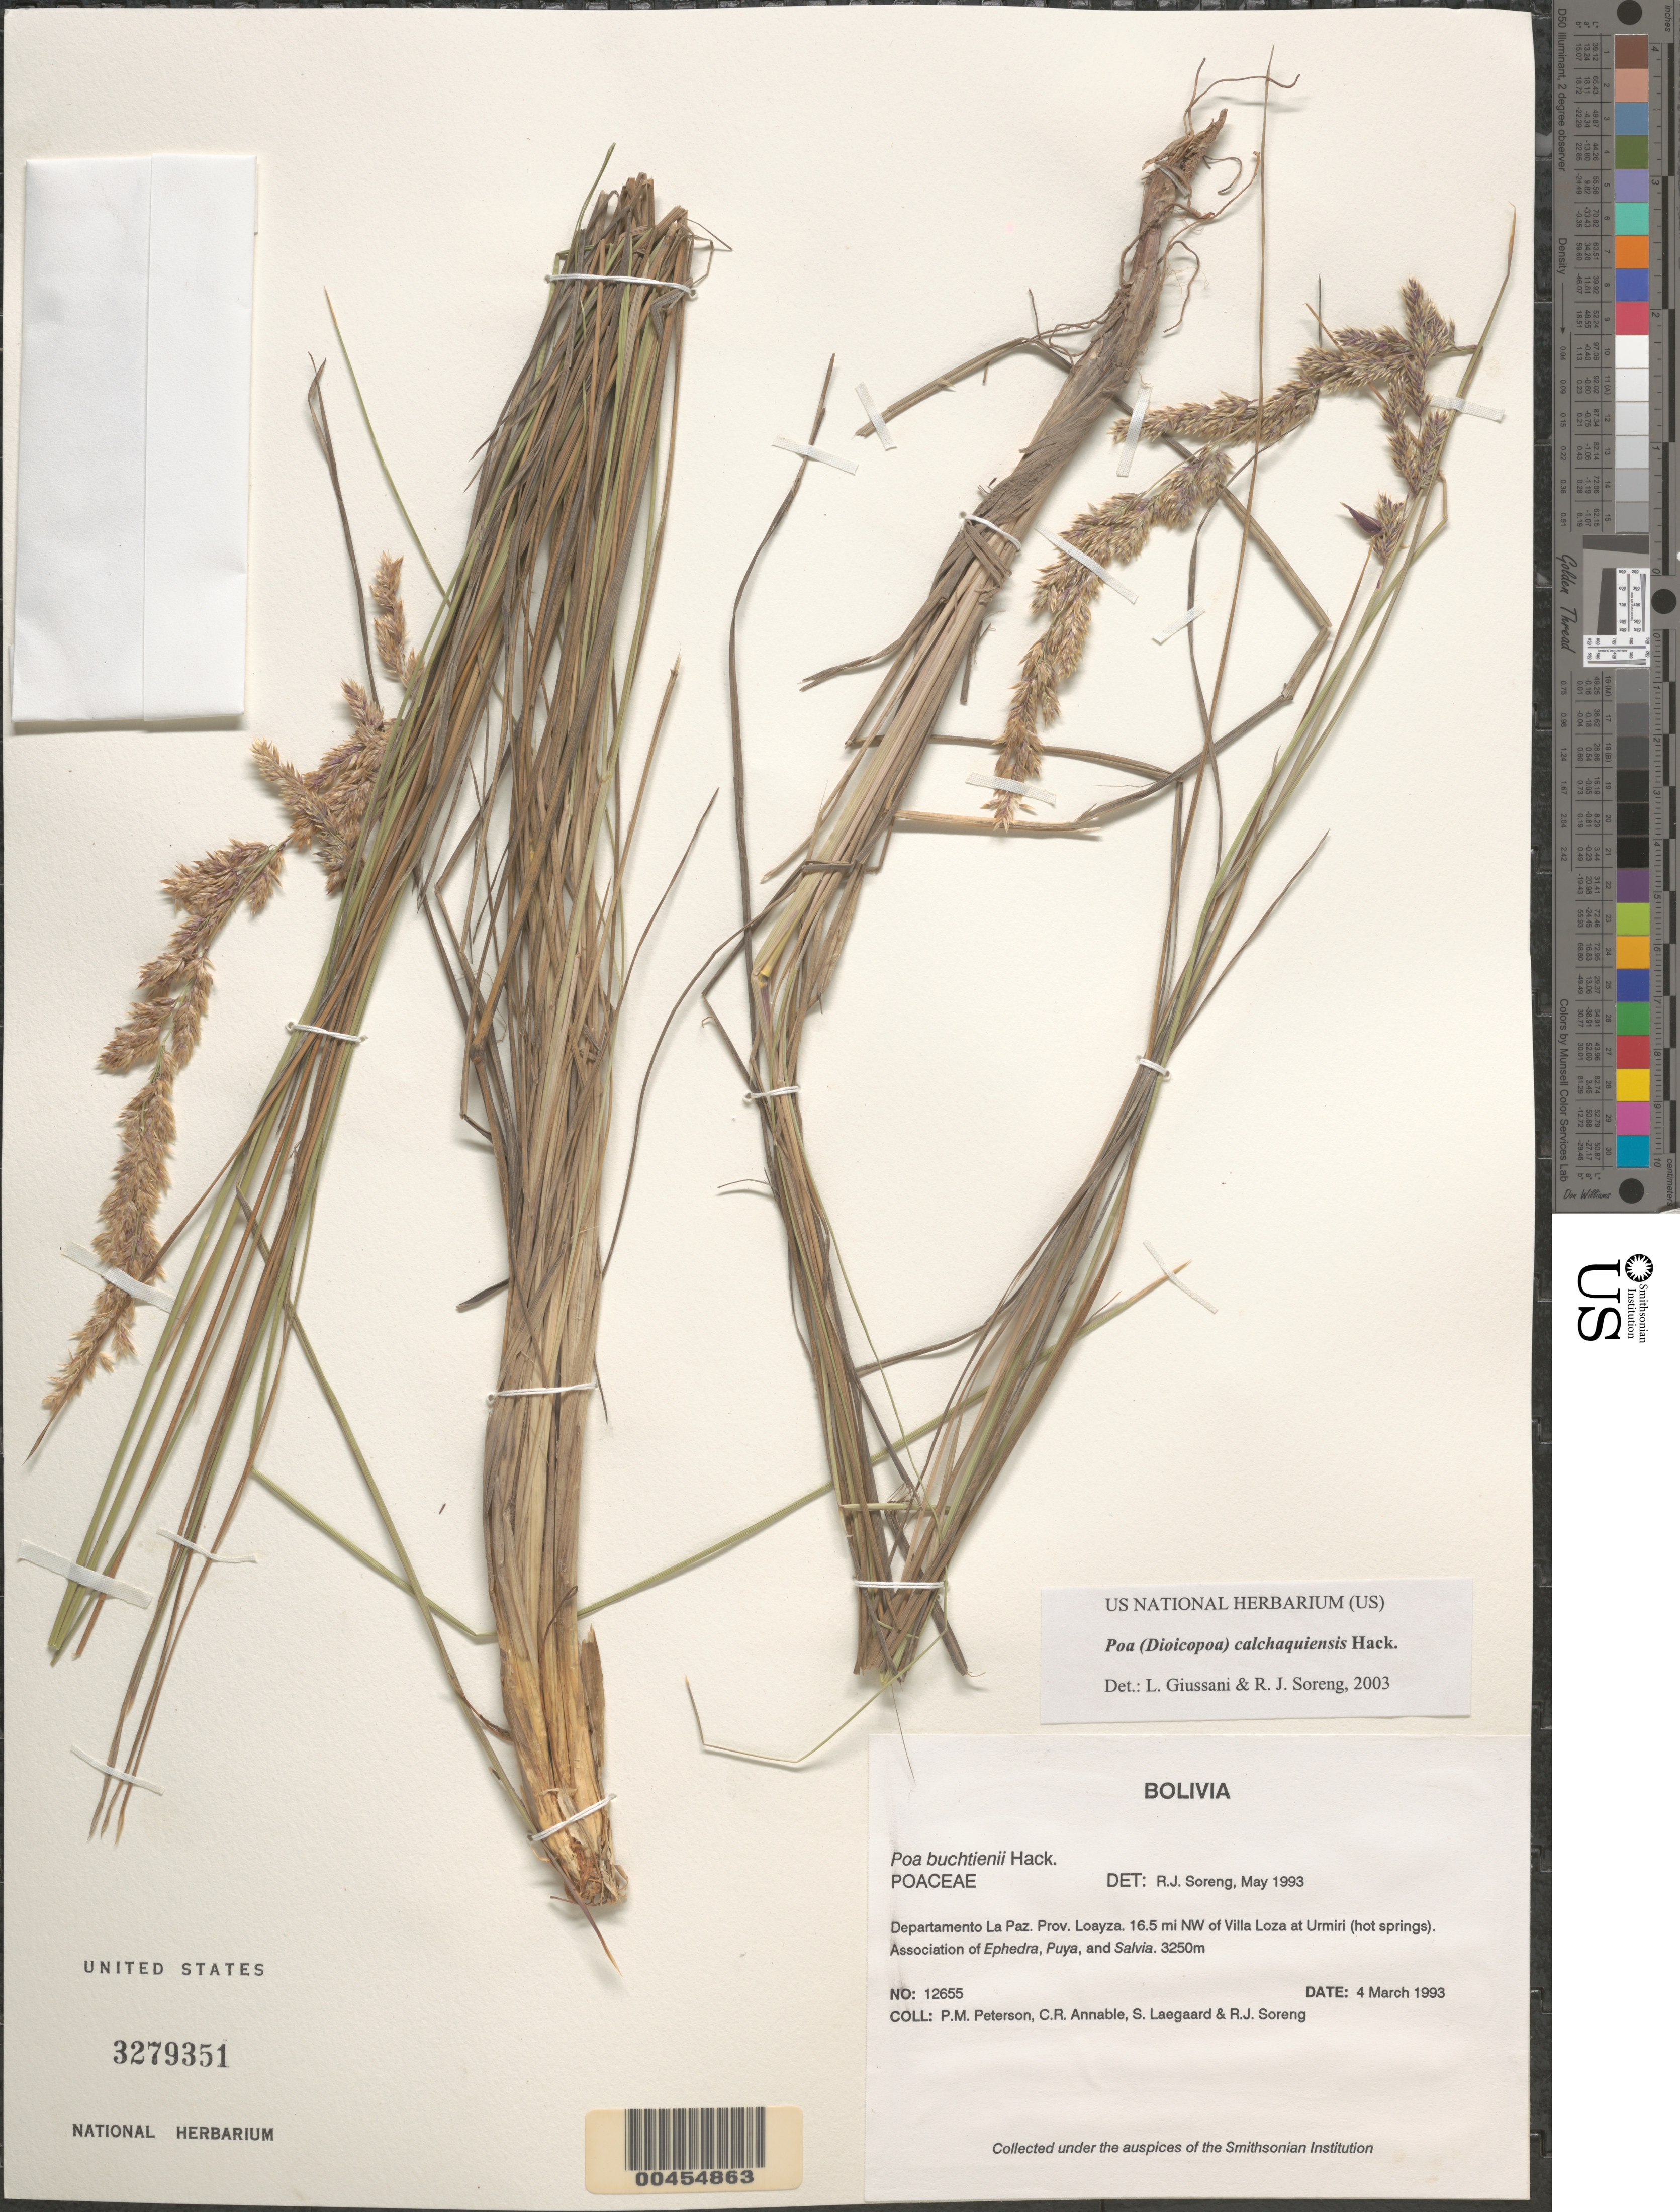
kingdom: Plantae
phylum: Tracheophyta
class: Liliopsida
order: Poales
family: Poaceae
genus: Poa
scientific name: Poa buchtienii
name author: Hack.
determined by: Soreng, Robert J., Research Associate (BOT), Smithsonian Institution - National Museum of Natural History (UNITED STATES)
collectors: P. M. Peterson, C. R. Annable, S. Lægaard & R. J. Soreng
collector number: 12655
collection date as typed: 04 Mar 1993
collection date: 1993-03-04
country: Bolivia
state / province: La Paz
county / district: Loayza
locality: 16.5 mi NW of Villa Loza at Urmiri (hot springs).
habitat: Association of Ephedra, Puya, and Salvia.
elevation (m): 3250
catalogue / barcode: US 3279351